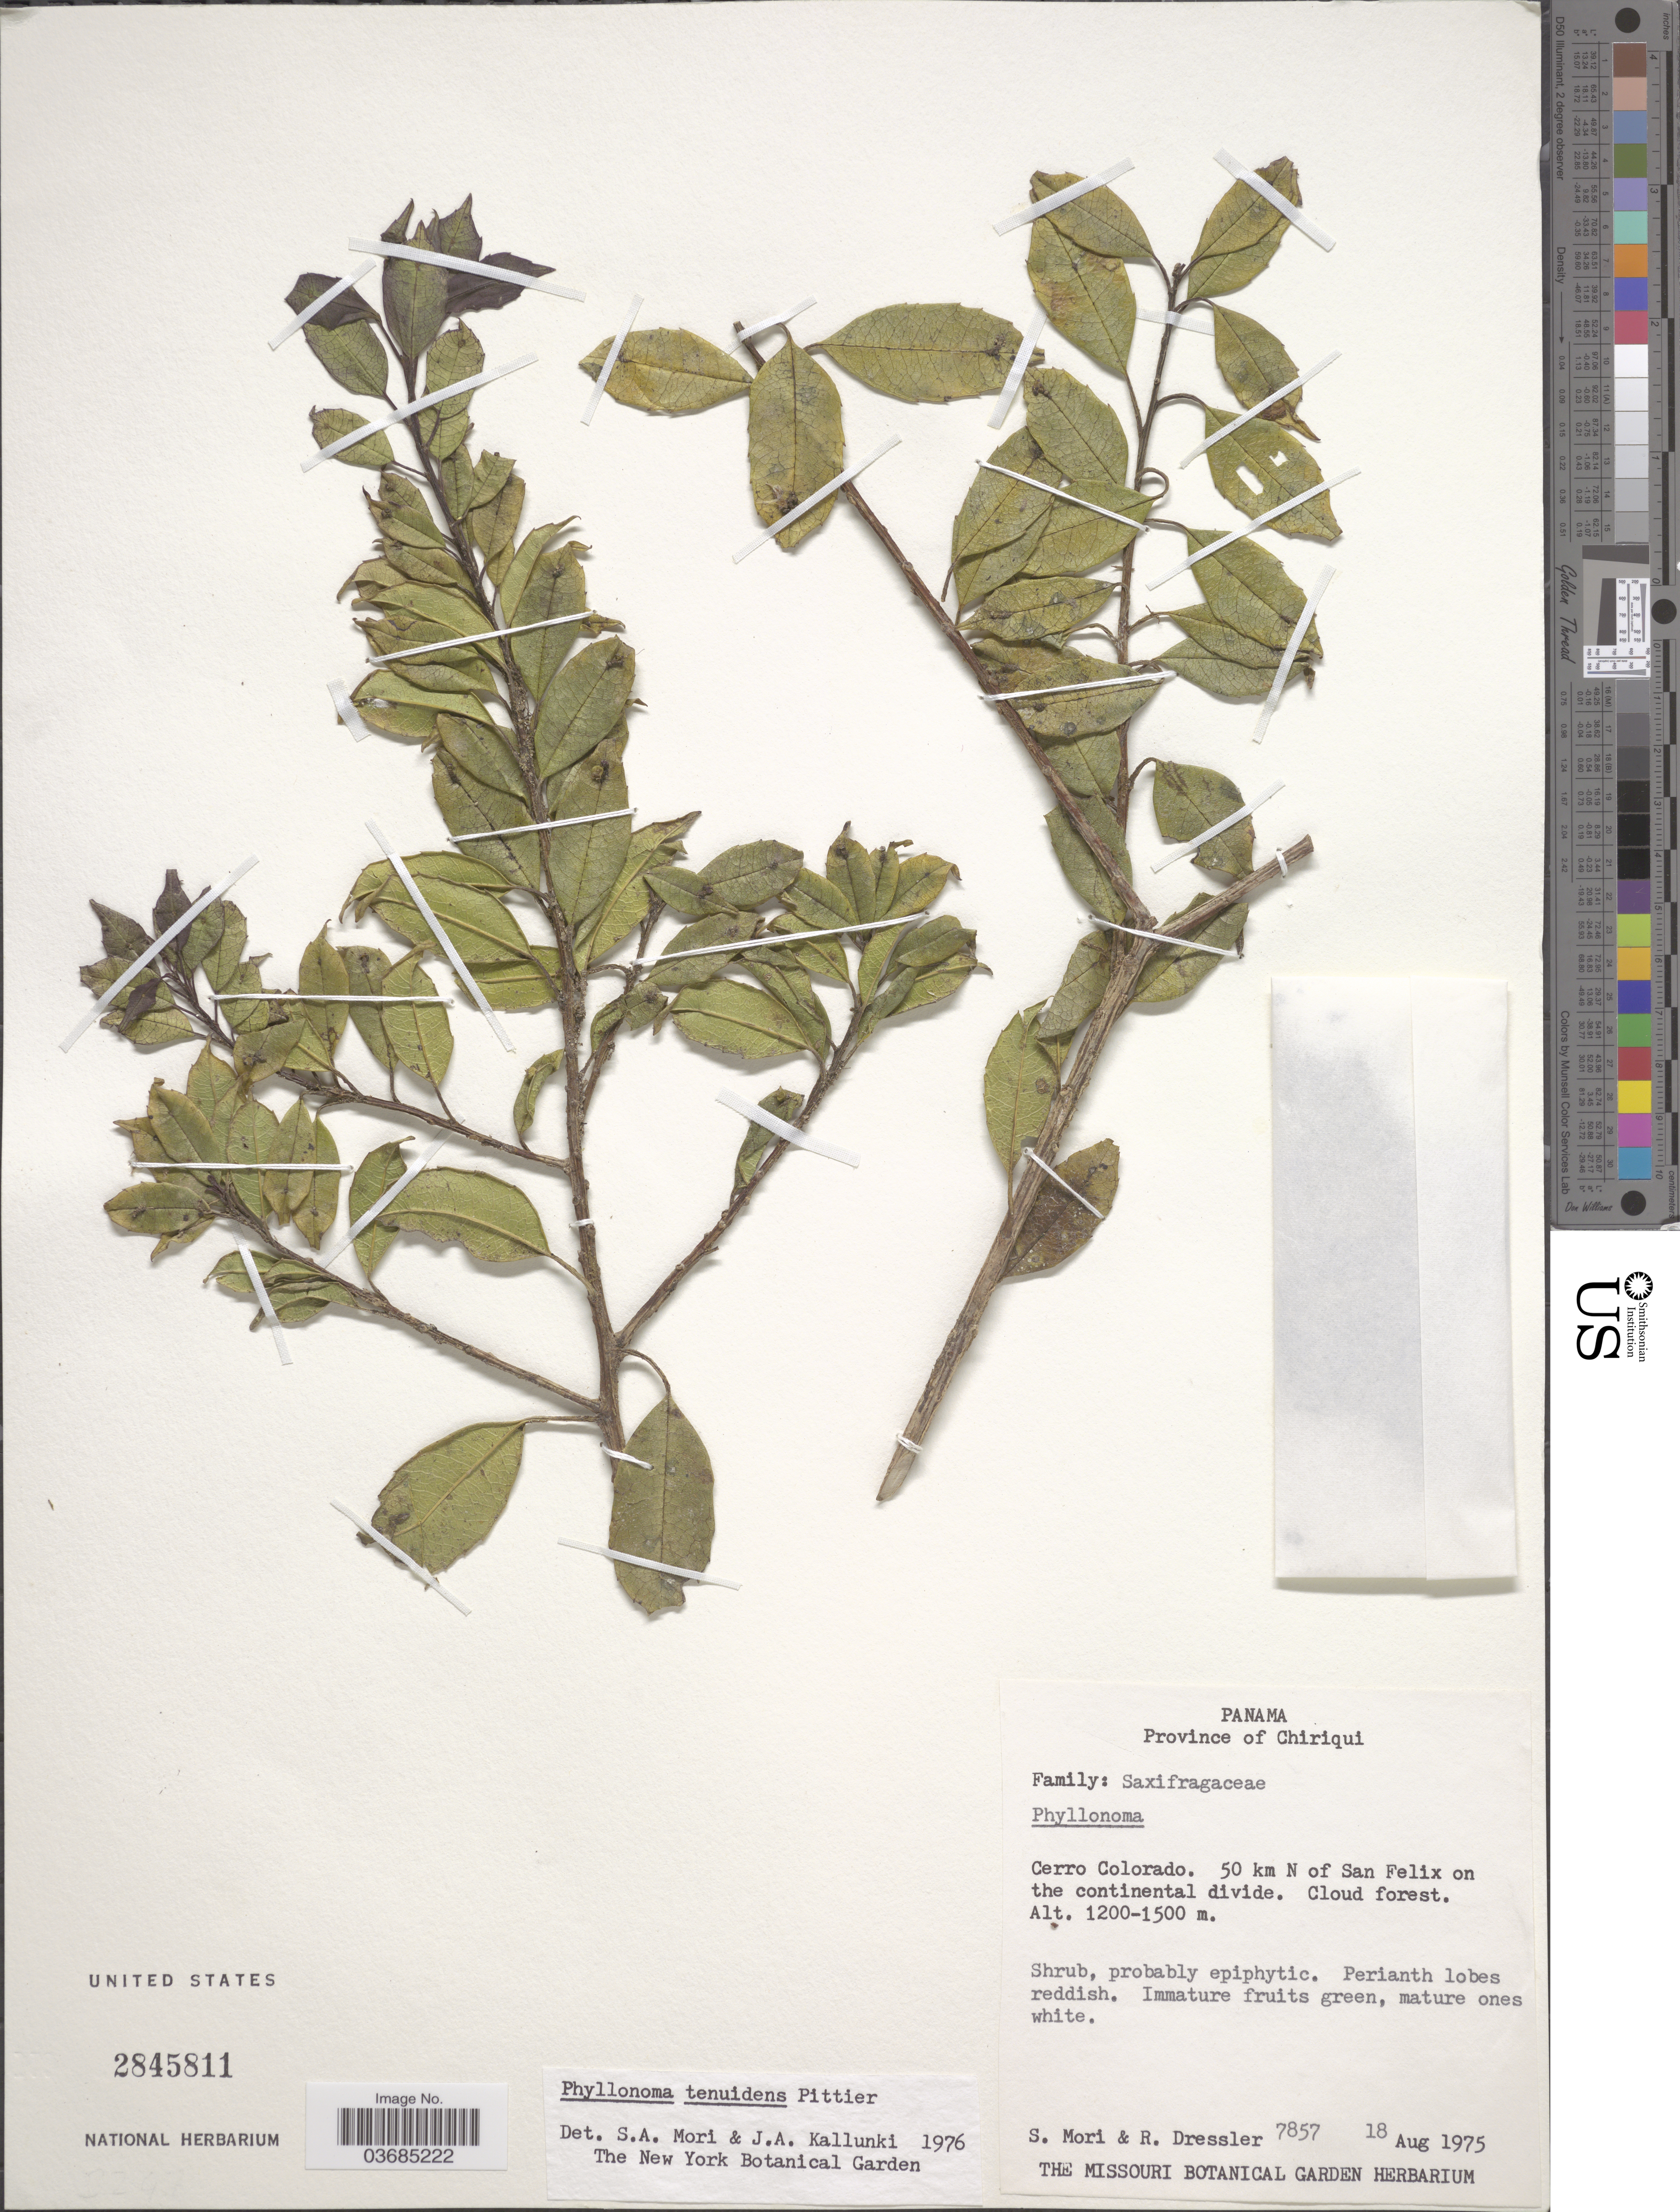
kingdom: Plantae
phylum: Tracheophyta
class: Magnoliopsida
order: Aquifoliales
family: Phyllonomaceae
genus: Phyllonoma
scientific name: Phyllonoma tenuidens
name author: Pittier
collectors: S. Mori & R. Dressler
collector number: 7857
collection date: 1975-08-18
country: Panama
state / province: Chiriqui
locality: Cerro Colorado. 50 km N of San Felix on the continental divide. Cloud forest.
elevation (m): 1200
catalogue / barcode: US 2845811